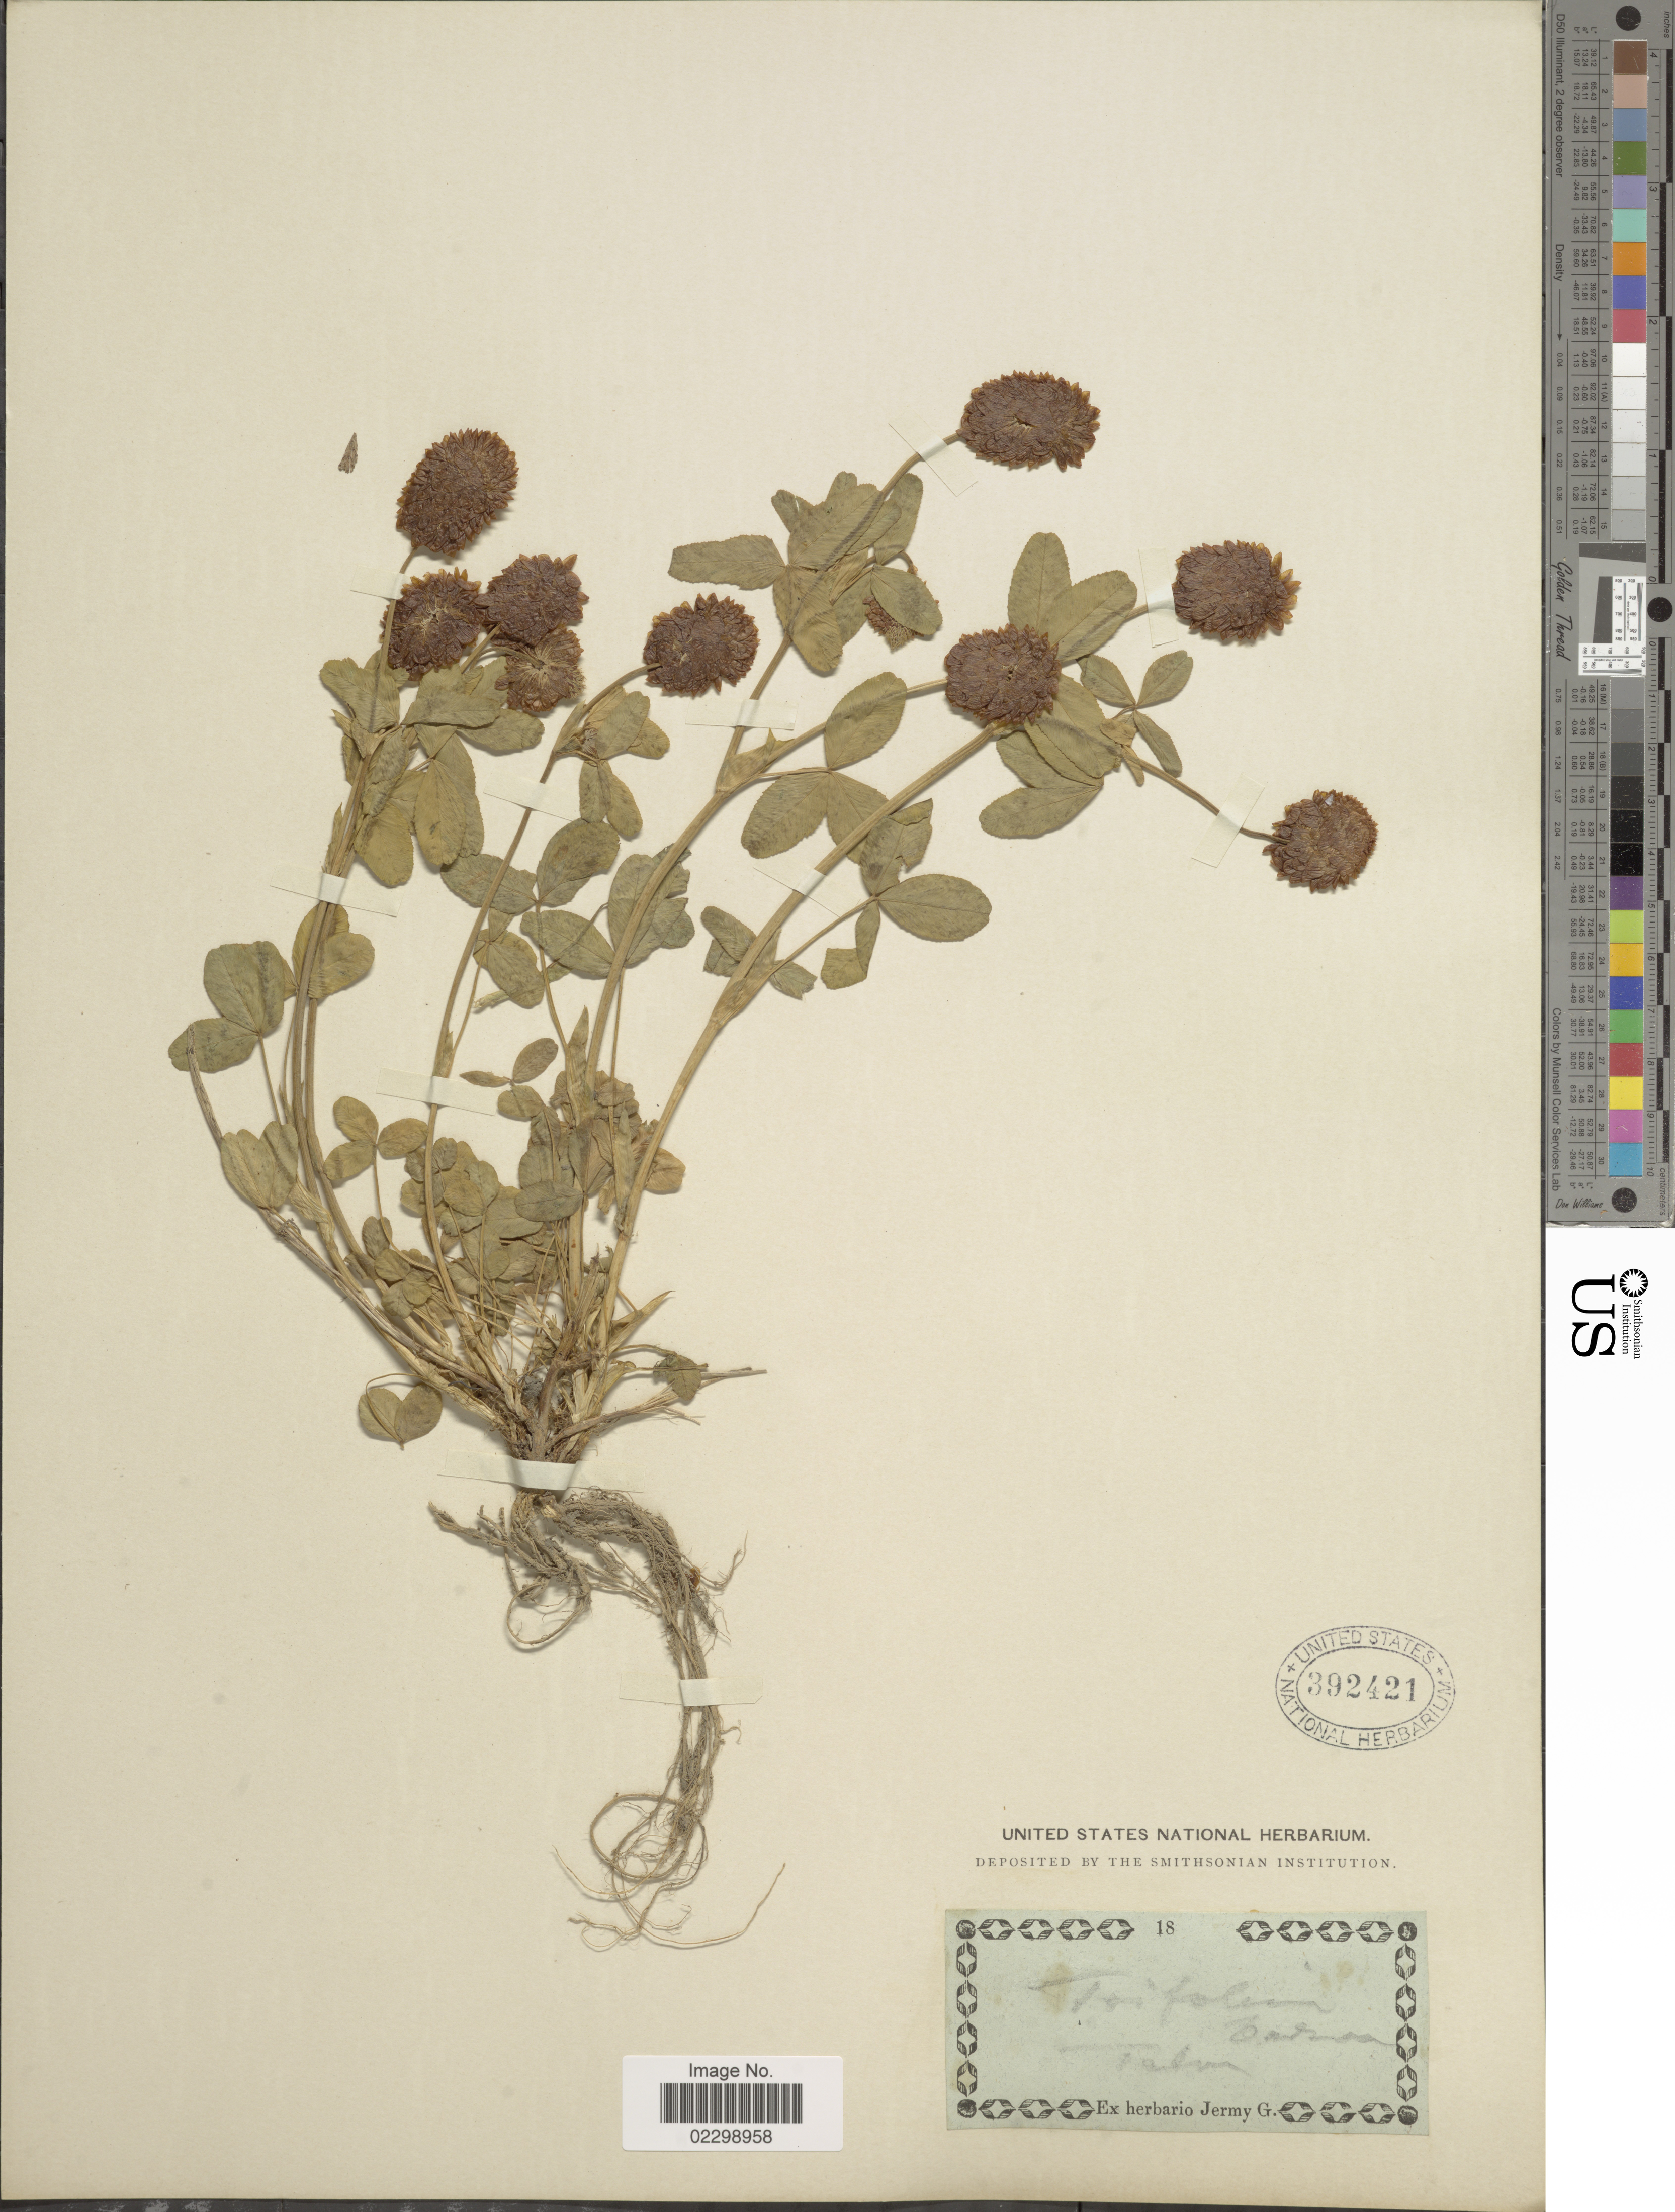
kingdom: Plantae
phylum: Tracheophyta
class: Magnoliopsida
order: Fabales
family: Fabaceae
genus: Trifolium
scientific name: Trifolium strictum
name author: L.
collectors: ex herb. G. Jermy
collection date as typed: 18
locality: Talon [interpreted]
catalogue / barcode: US 392421